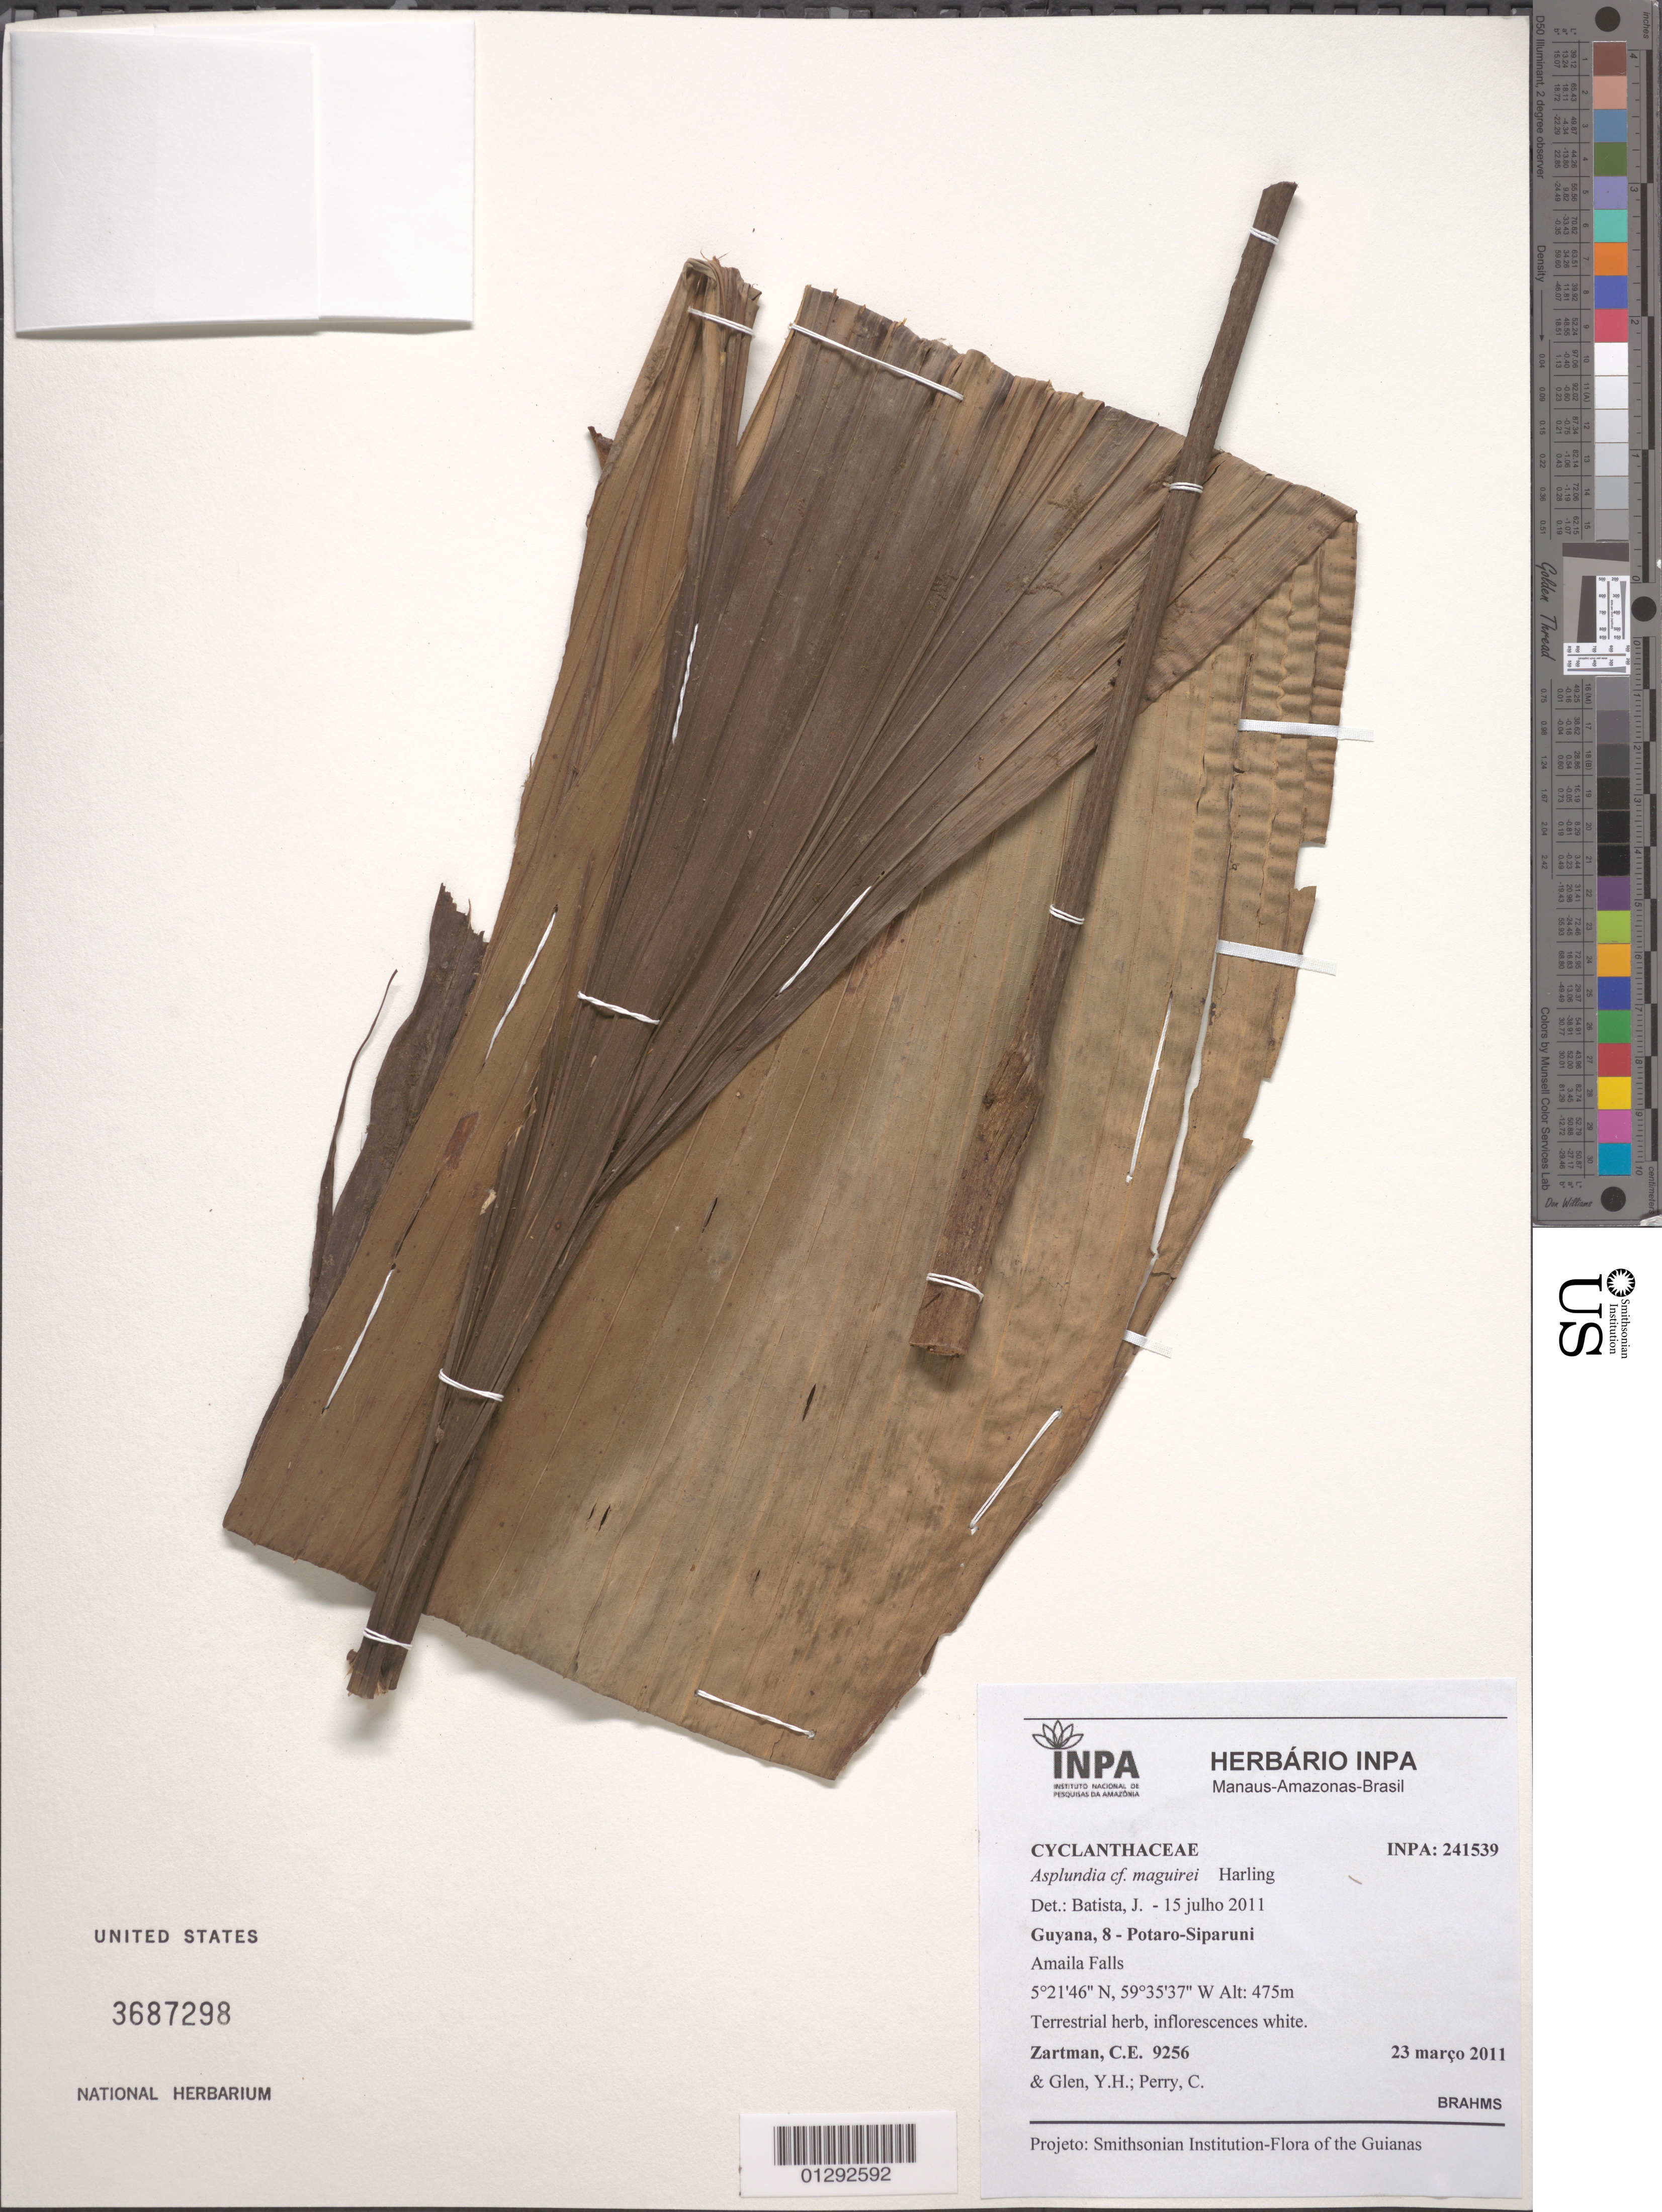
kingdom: Plantae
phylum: Tracheophyta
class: Liliopsida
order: Pandanales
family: Cyclanthaceae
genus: Asplundia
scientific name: Asplundia maguirei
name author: Harling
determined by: Batista, J.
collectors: C. Zartman, Y. Glen & C. Perry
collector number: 9256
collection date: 2011-03-23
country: Guyana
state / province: Potaro-Siparuni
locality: Amaila Falls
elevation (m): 475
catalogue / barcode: US 3687298